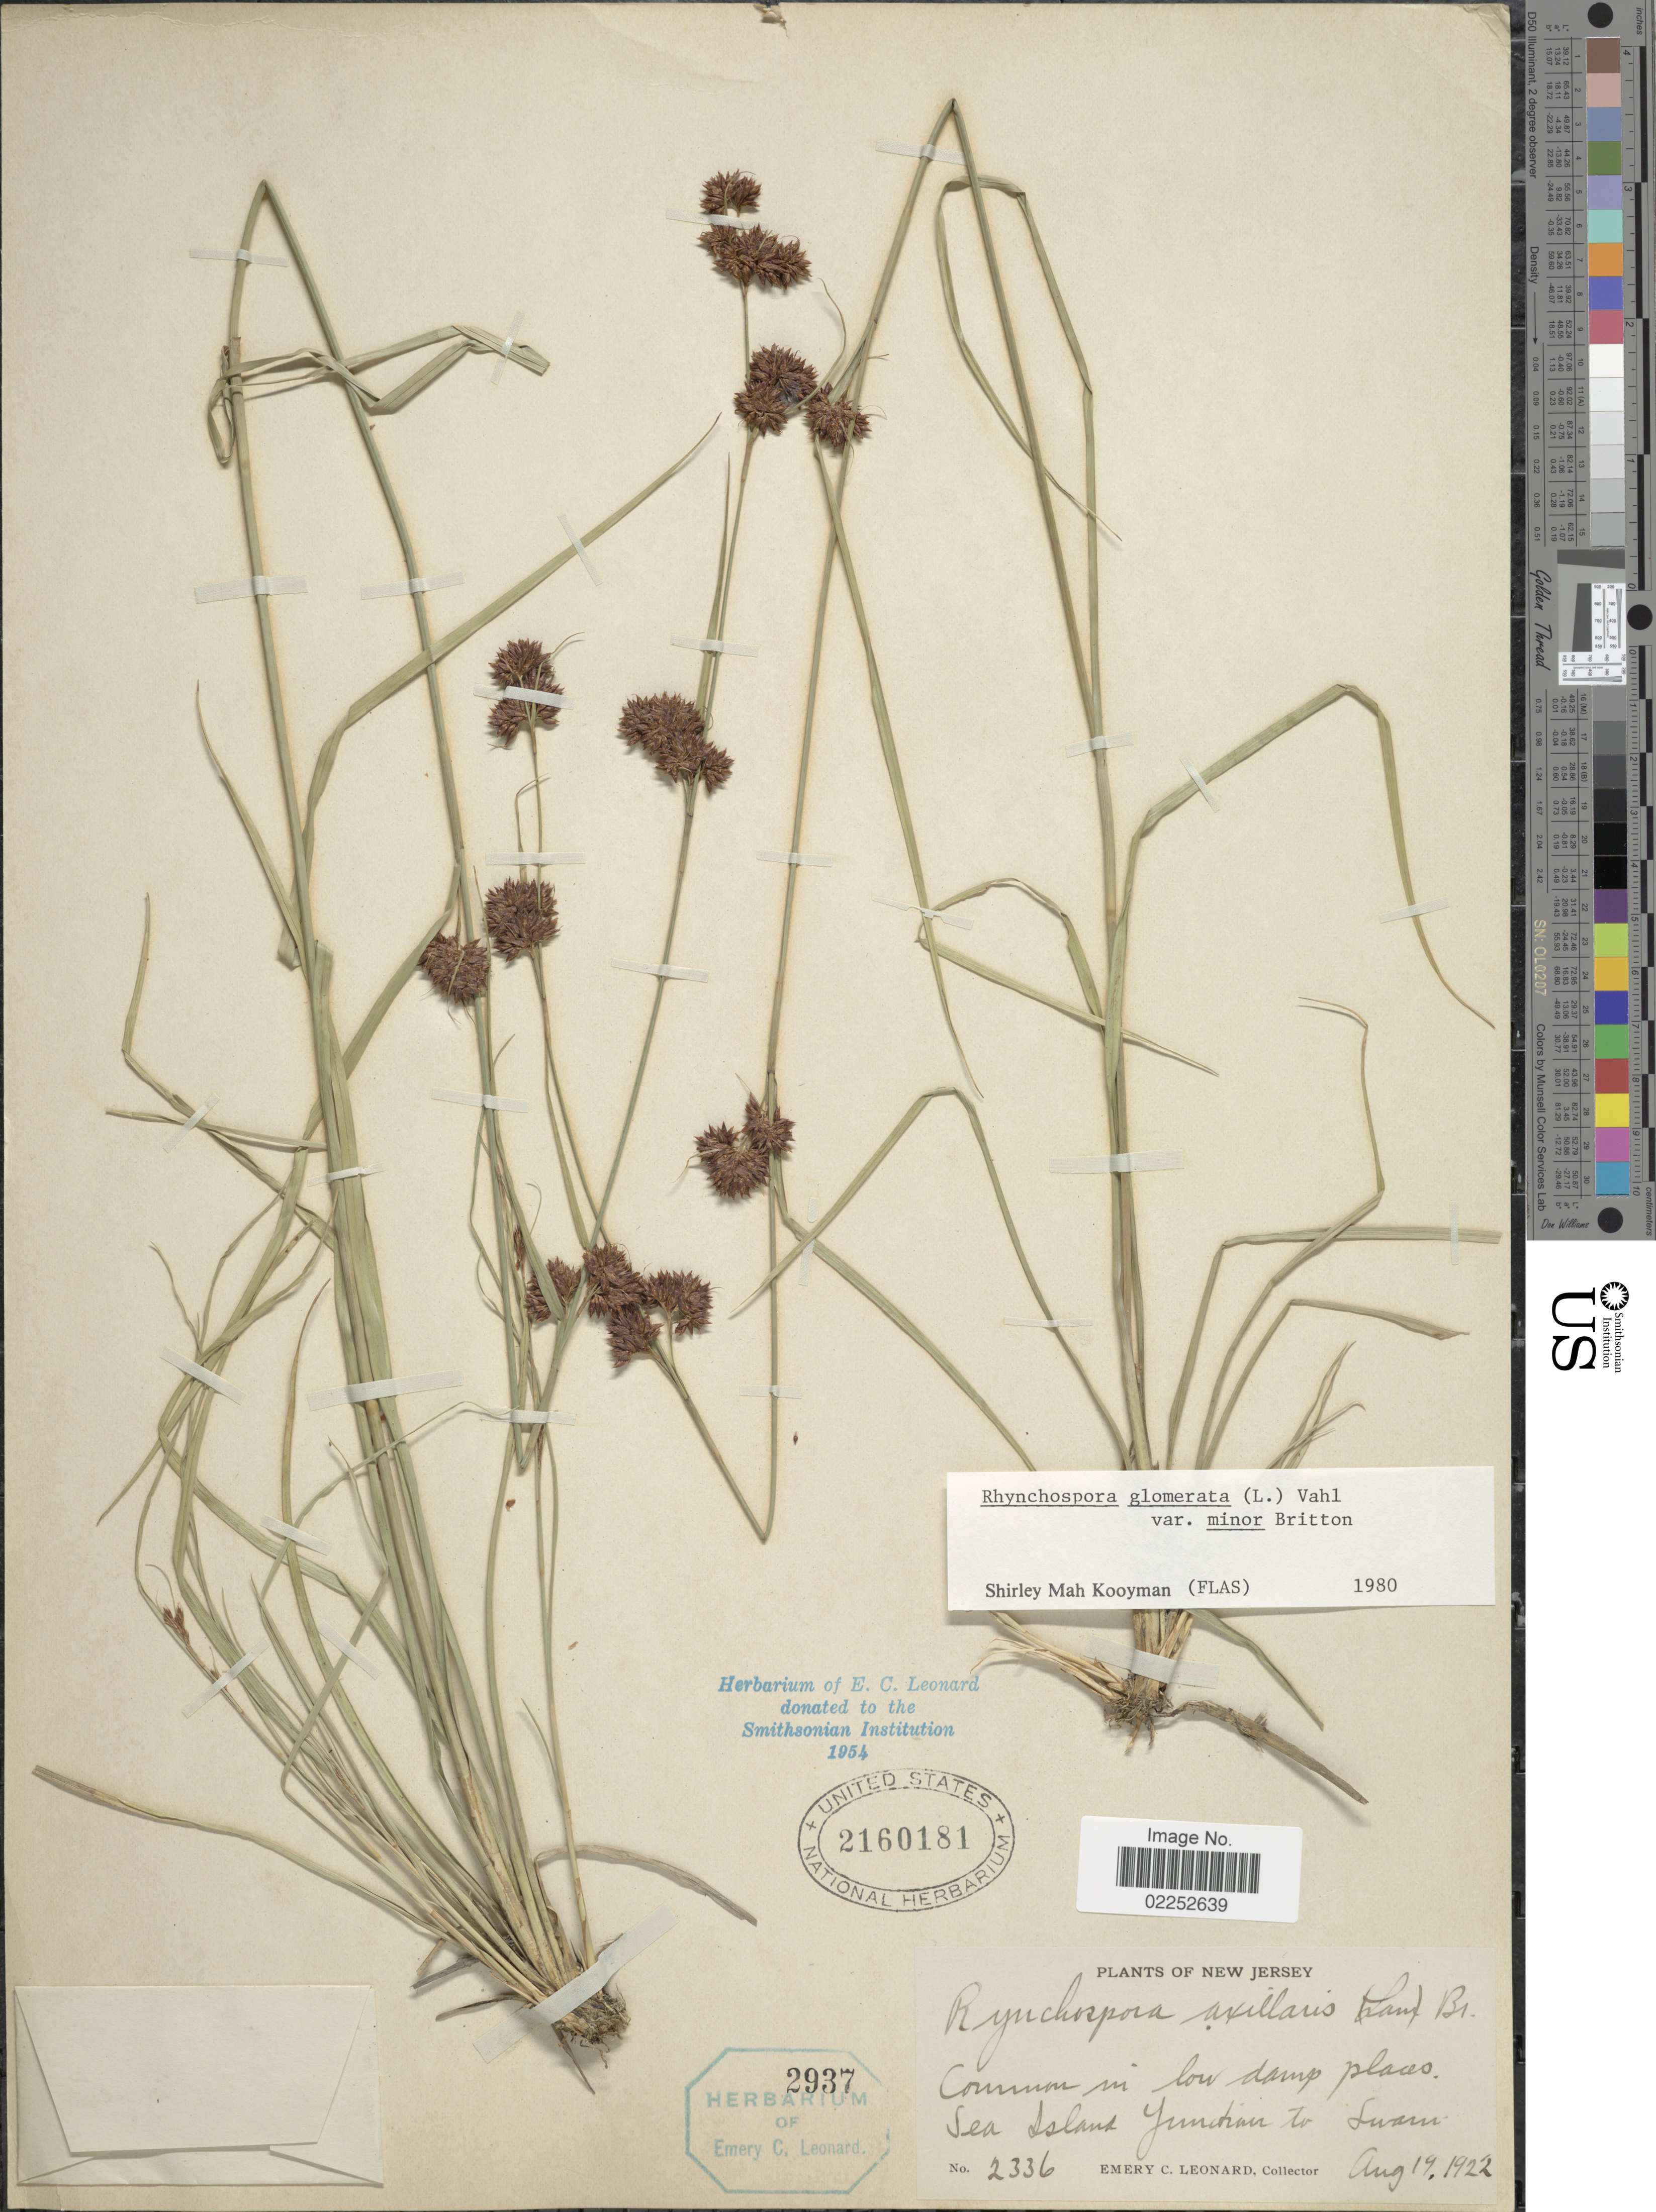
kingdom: Plantae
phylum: Tracheophyta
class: Liliopsida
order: Poales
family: Cyperaceae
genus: Rhynchospora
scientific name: Rhynchospora capitellata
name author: (Michx.) Vahl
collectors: E. C. Leonard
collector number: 2336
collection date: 1922-08-19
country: United States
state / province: New Jersey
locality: Common in low damp places Sea Island Yunction to Swan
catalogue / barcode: US 2160181